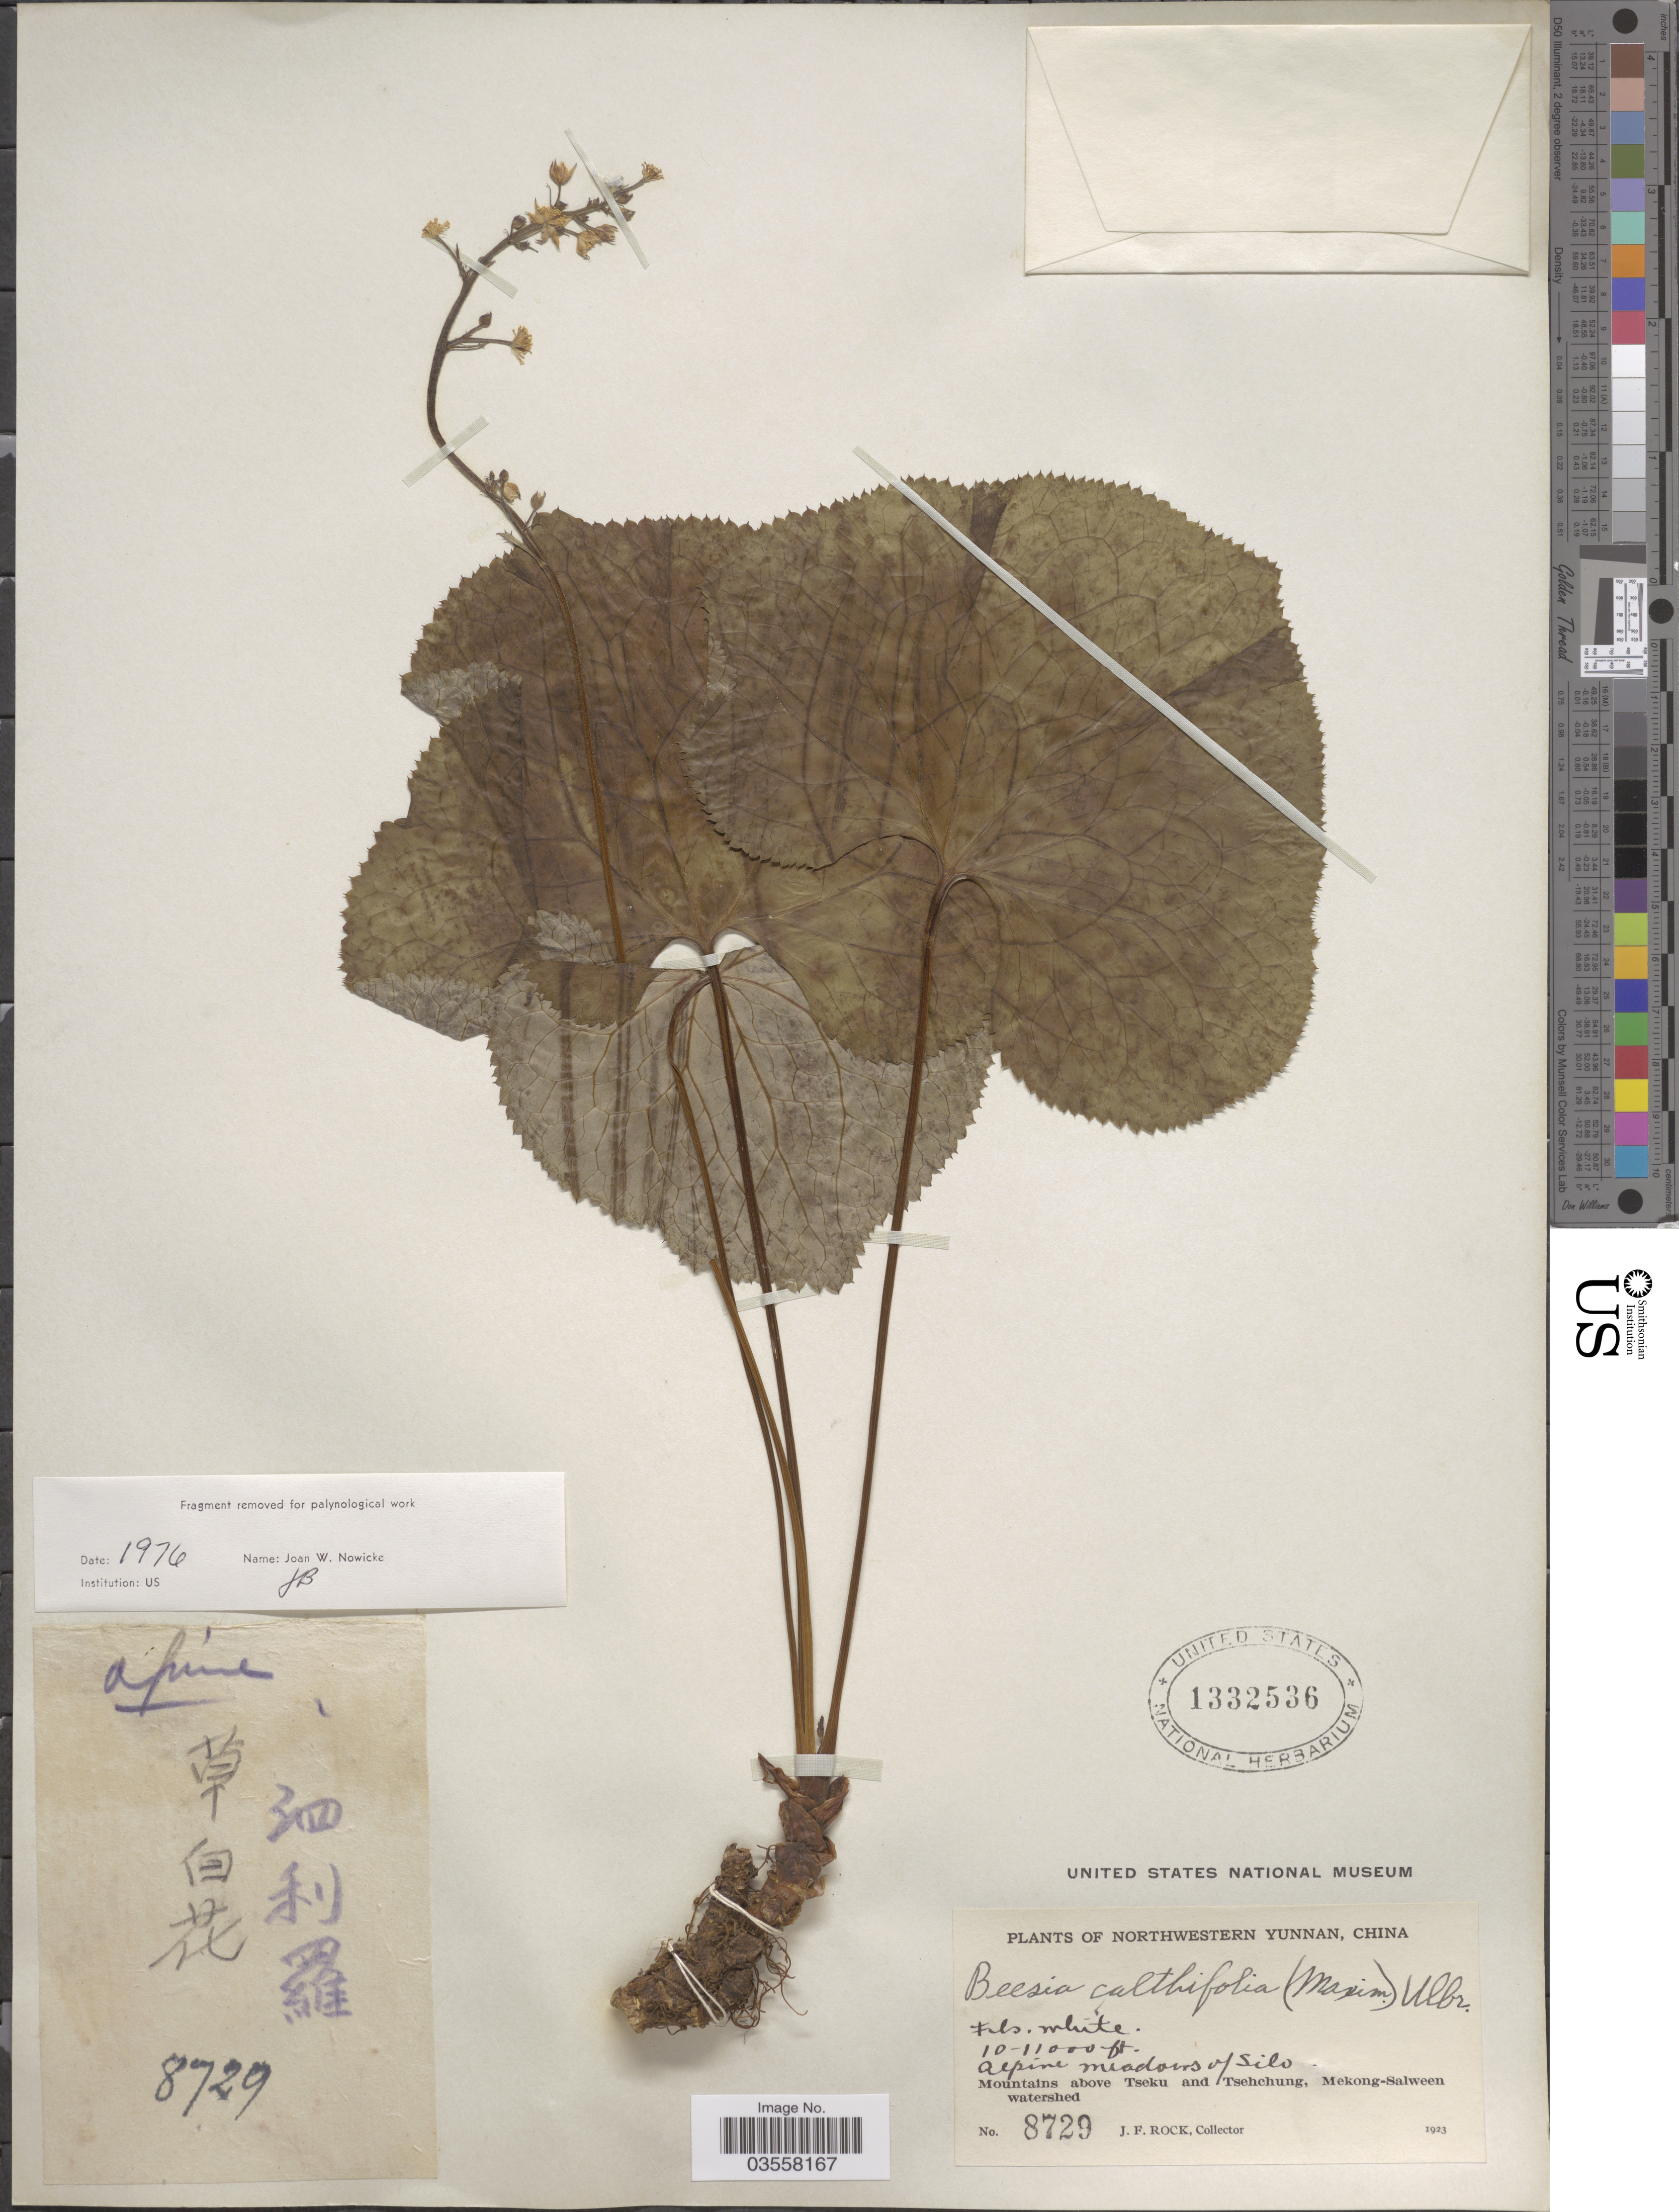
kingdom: Plantae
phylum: Tracheophyta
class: Magnoliopsida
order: Ranunculales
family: Ranunculaceae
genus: Beesia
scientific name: Beesia calthifolia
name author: (Maxim. ex Oliv.) Ulbr.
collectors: J. Rock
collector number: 8729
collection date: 1923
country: China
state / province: Yunnan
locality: Northwestern Yunnan. Mountains above Tseku and Tsehchung, Mekong-Salween watershed.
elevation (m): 3048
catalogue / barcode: US 1332536